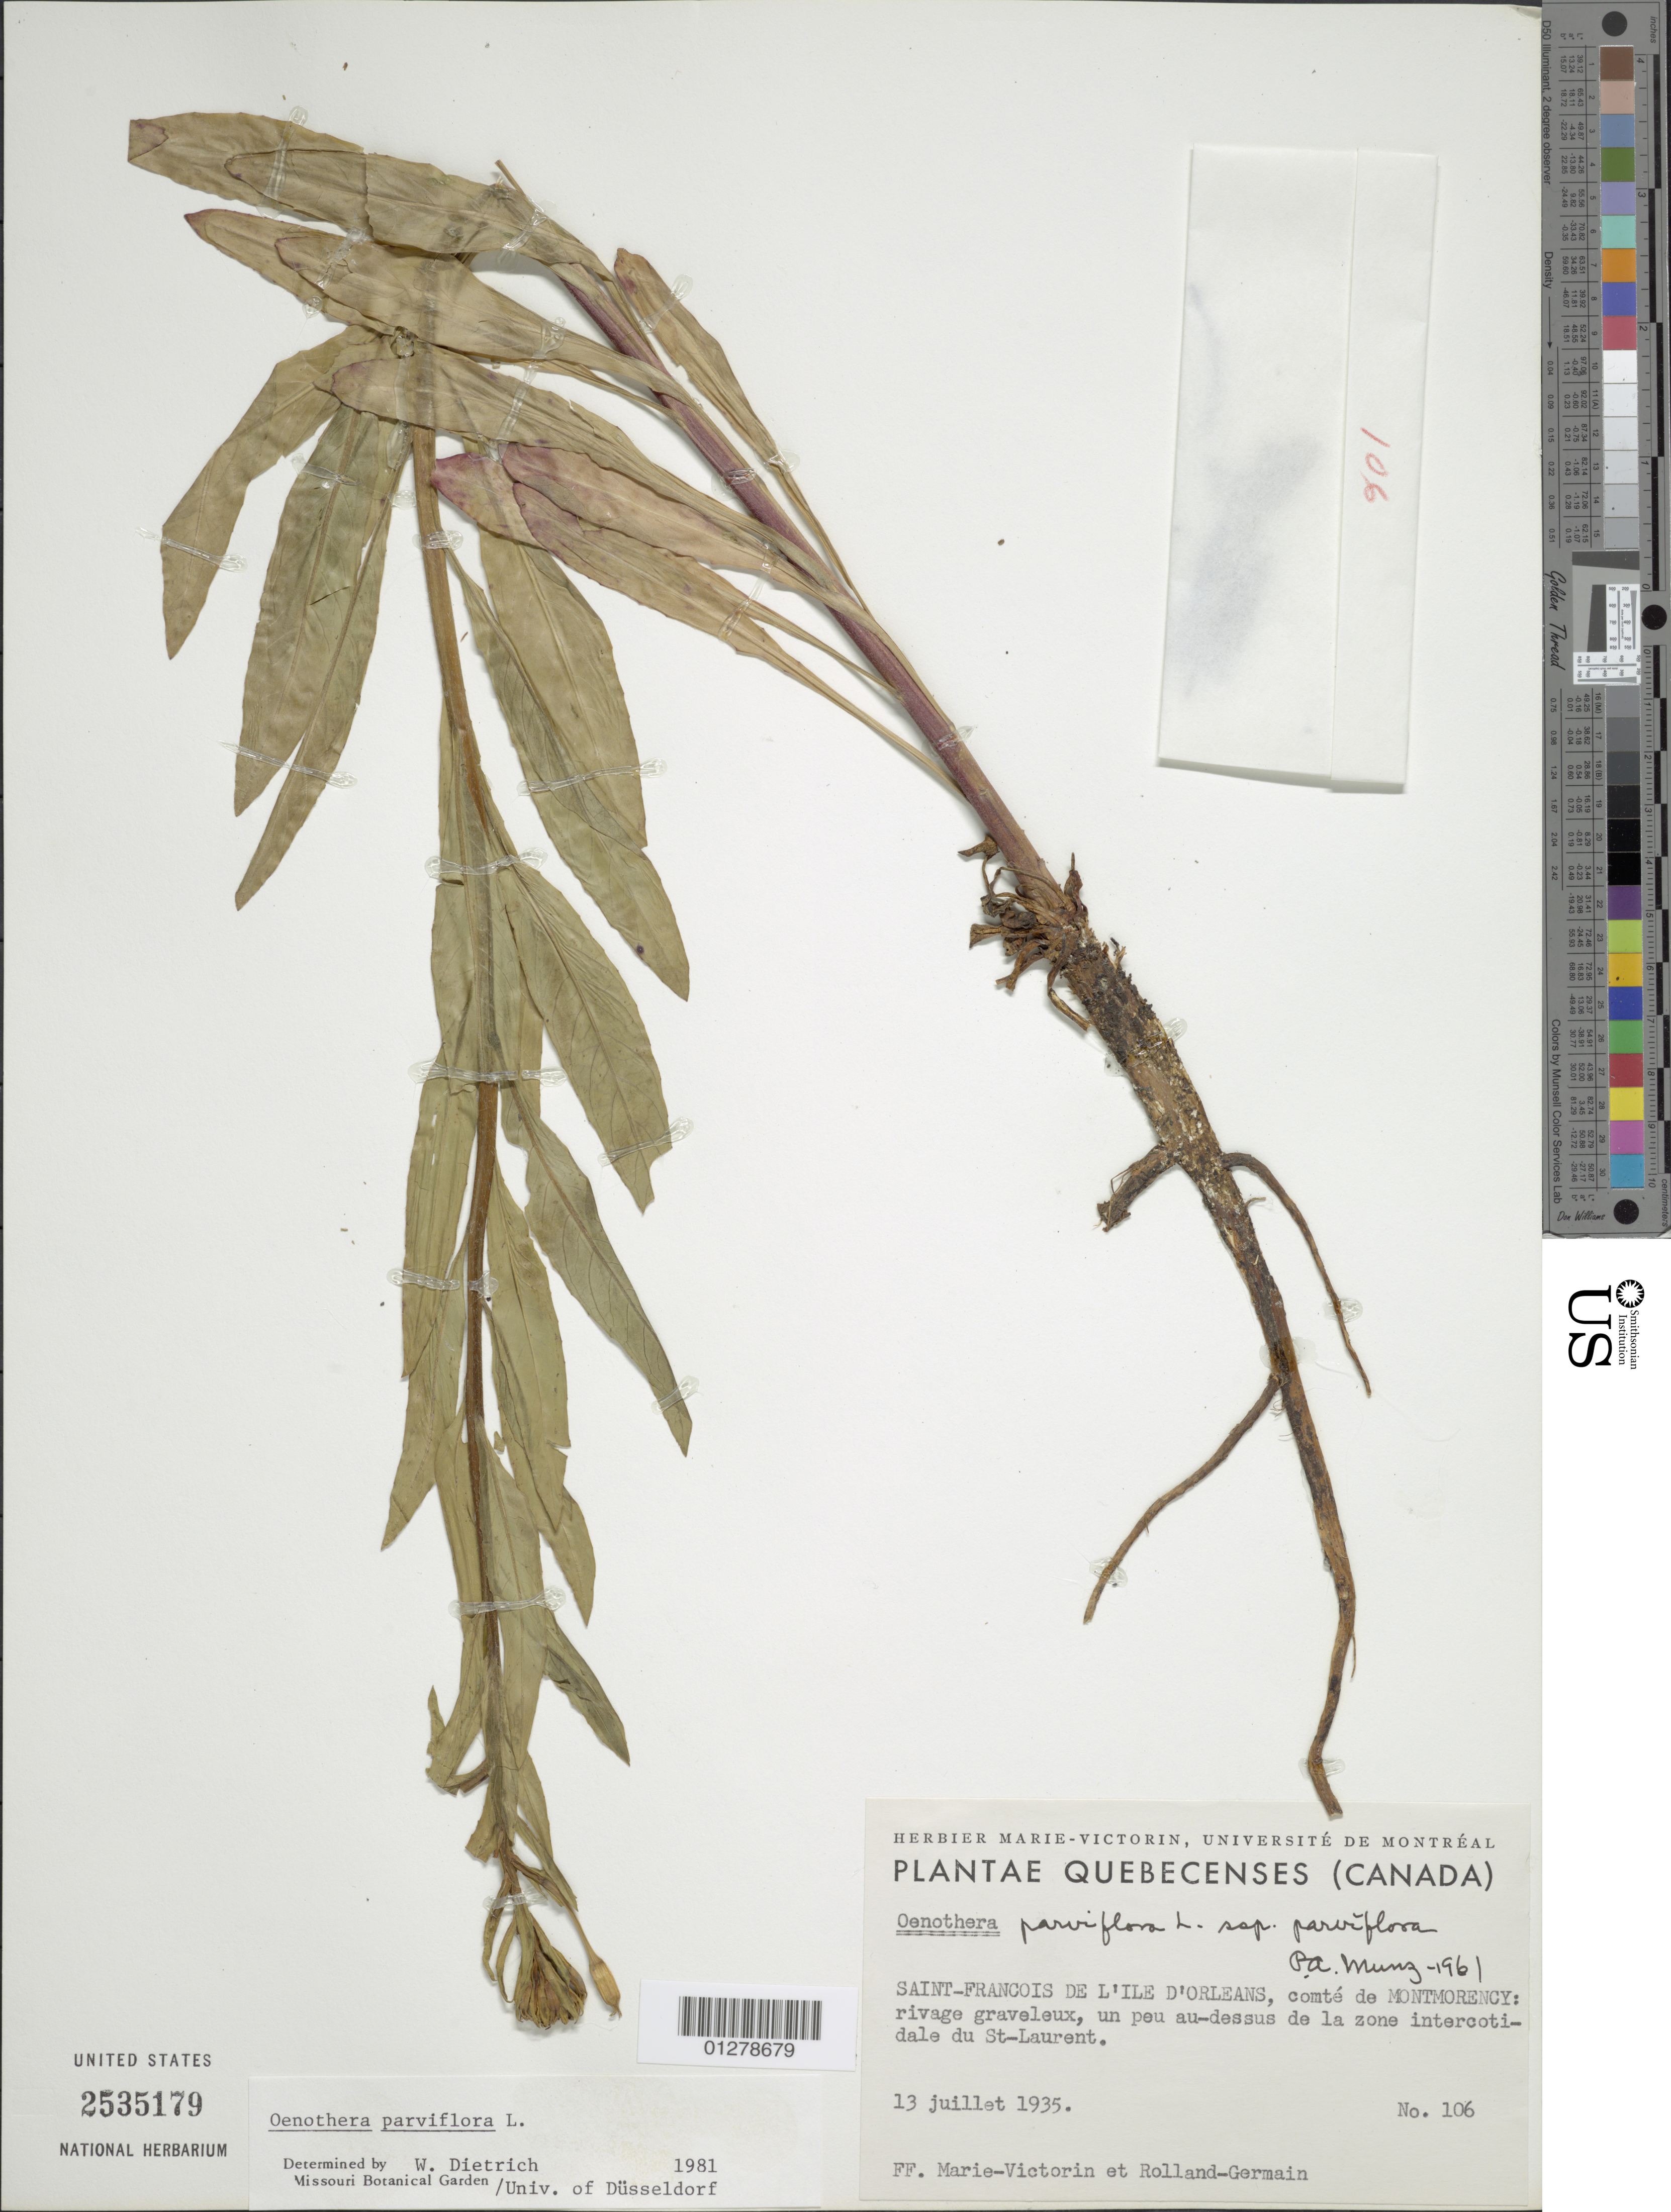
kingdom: Plantae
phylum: Tracheophyta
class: Magnoliopsida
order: Myrtales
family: Onagraceae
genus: Oenothera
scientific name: Oenothera parviflora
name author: L.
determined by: Dietrich, W.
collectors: Fr. Marie-Victorin & Rolland-Germain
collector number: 106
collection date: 1935-07-13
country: Canada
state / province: Quebec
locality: Saint-Francois De L'ile D' Orleans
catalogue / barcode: US 2535179